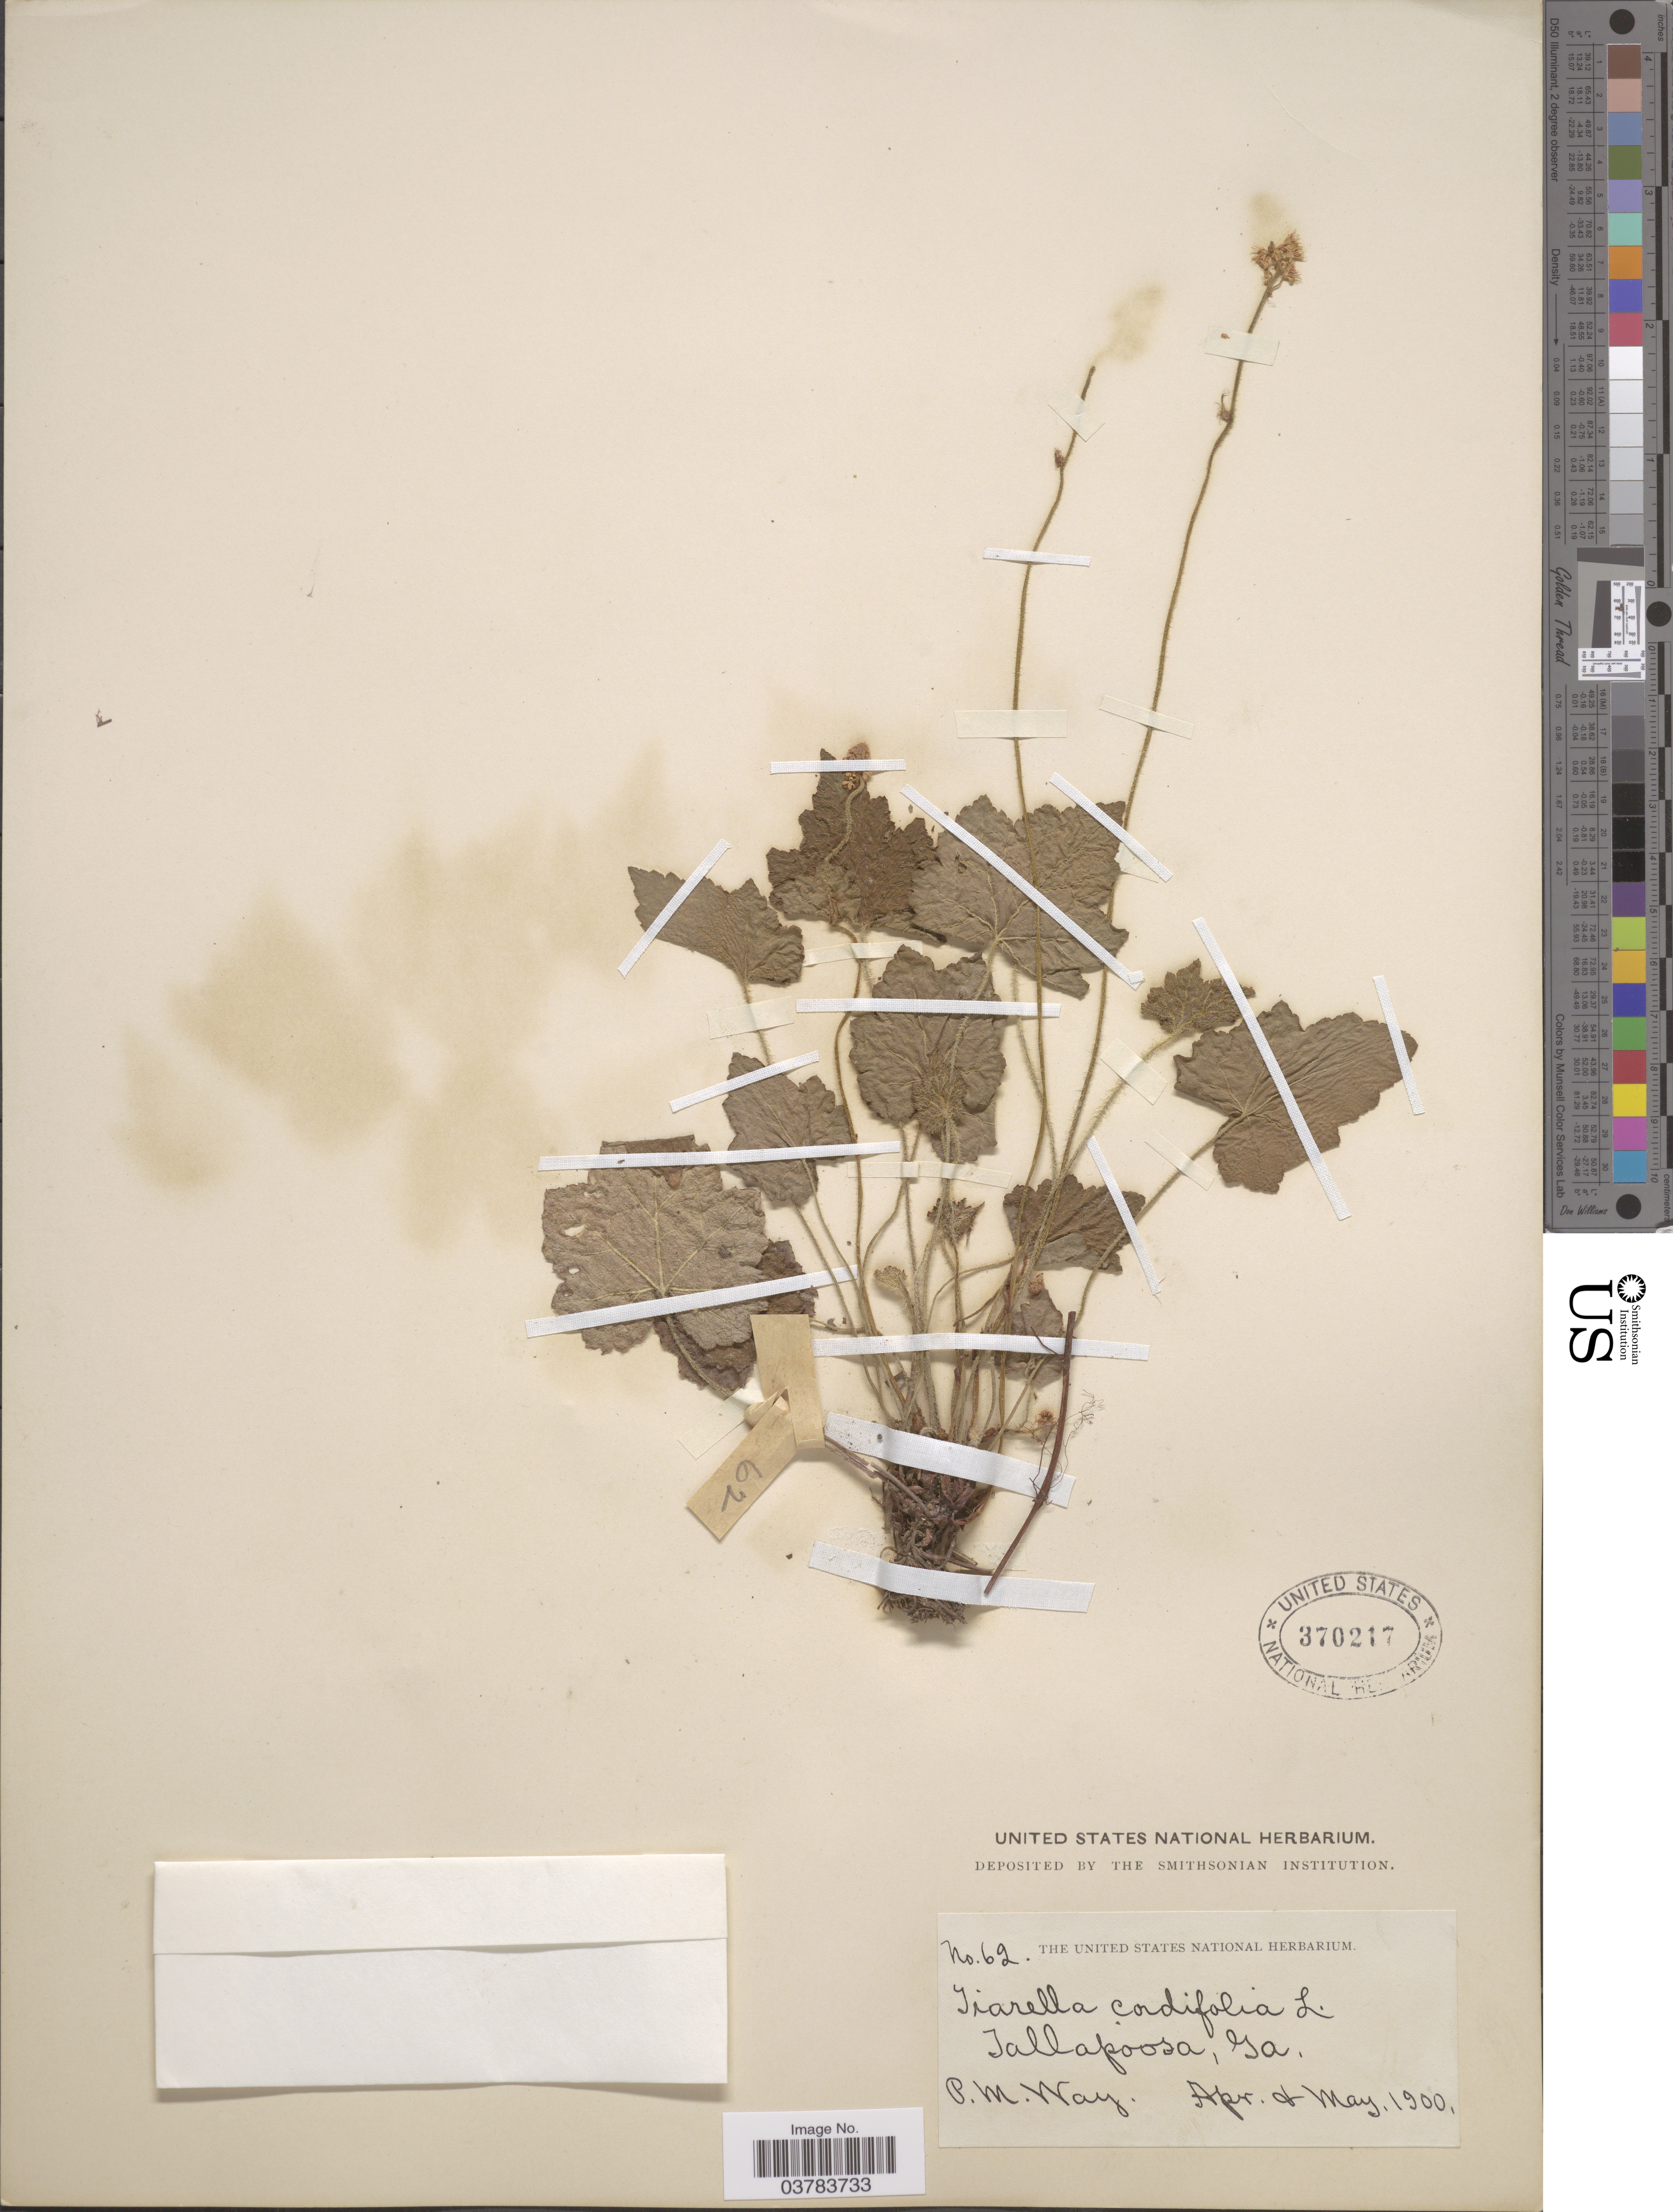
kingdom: Plantae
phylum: Tracheophyta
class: Magnoliopsida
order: Saxifragales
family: Saxifragaceae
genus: Tiarella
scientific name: Tiarella cordifolia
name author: L.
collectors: P. Way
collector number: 62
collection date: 1900-04/1900-05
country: United States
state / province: Georgia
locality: Jallapoosa.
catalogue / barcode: US 370217